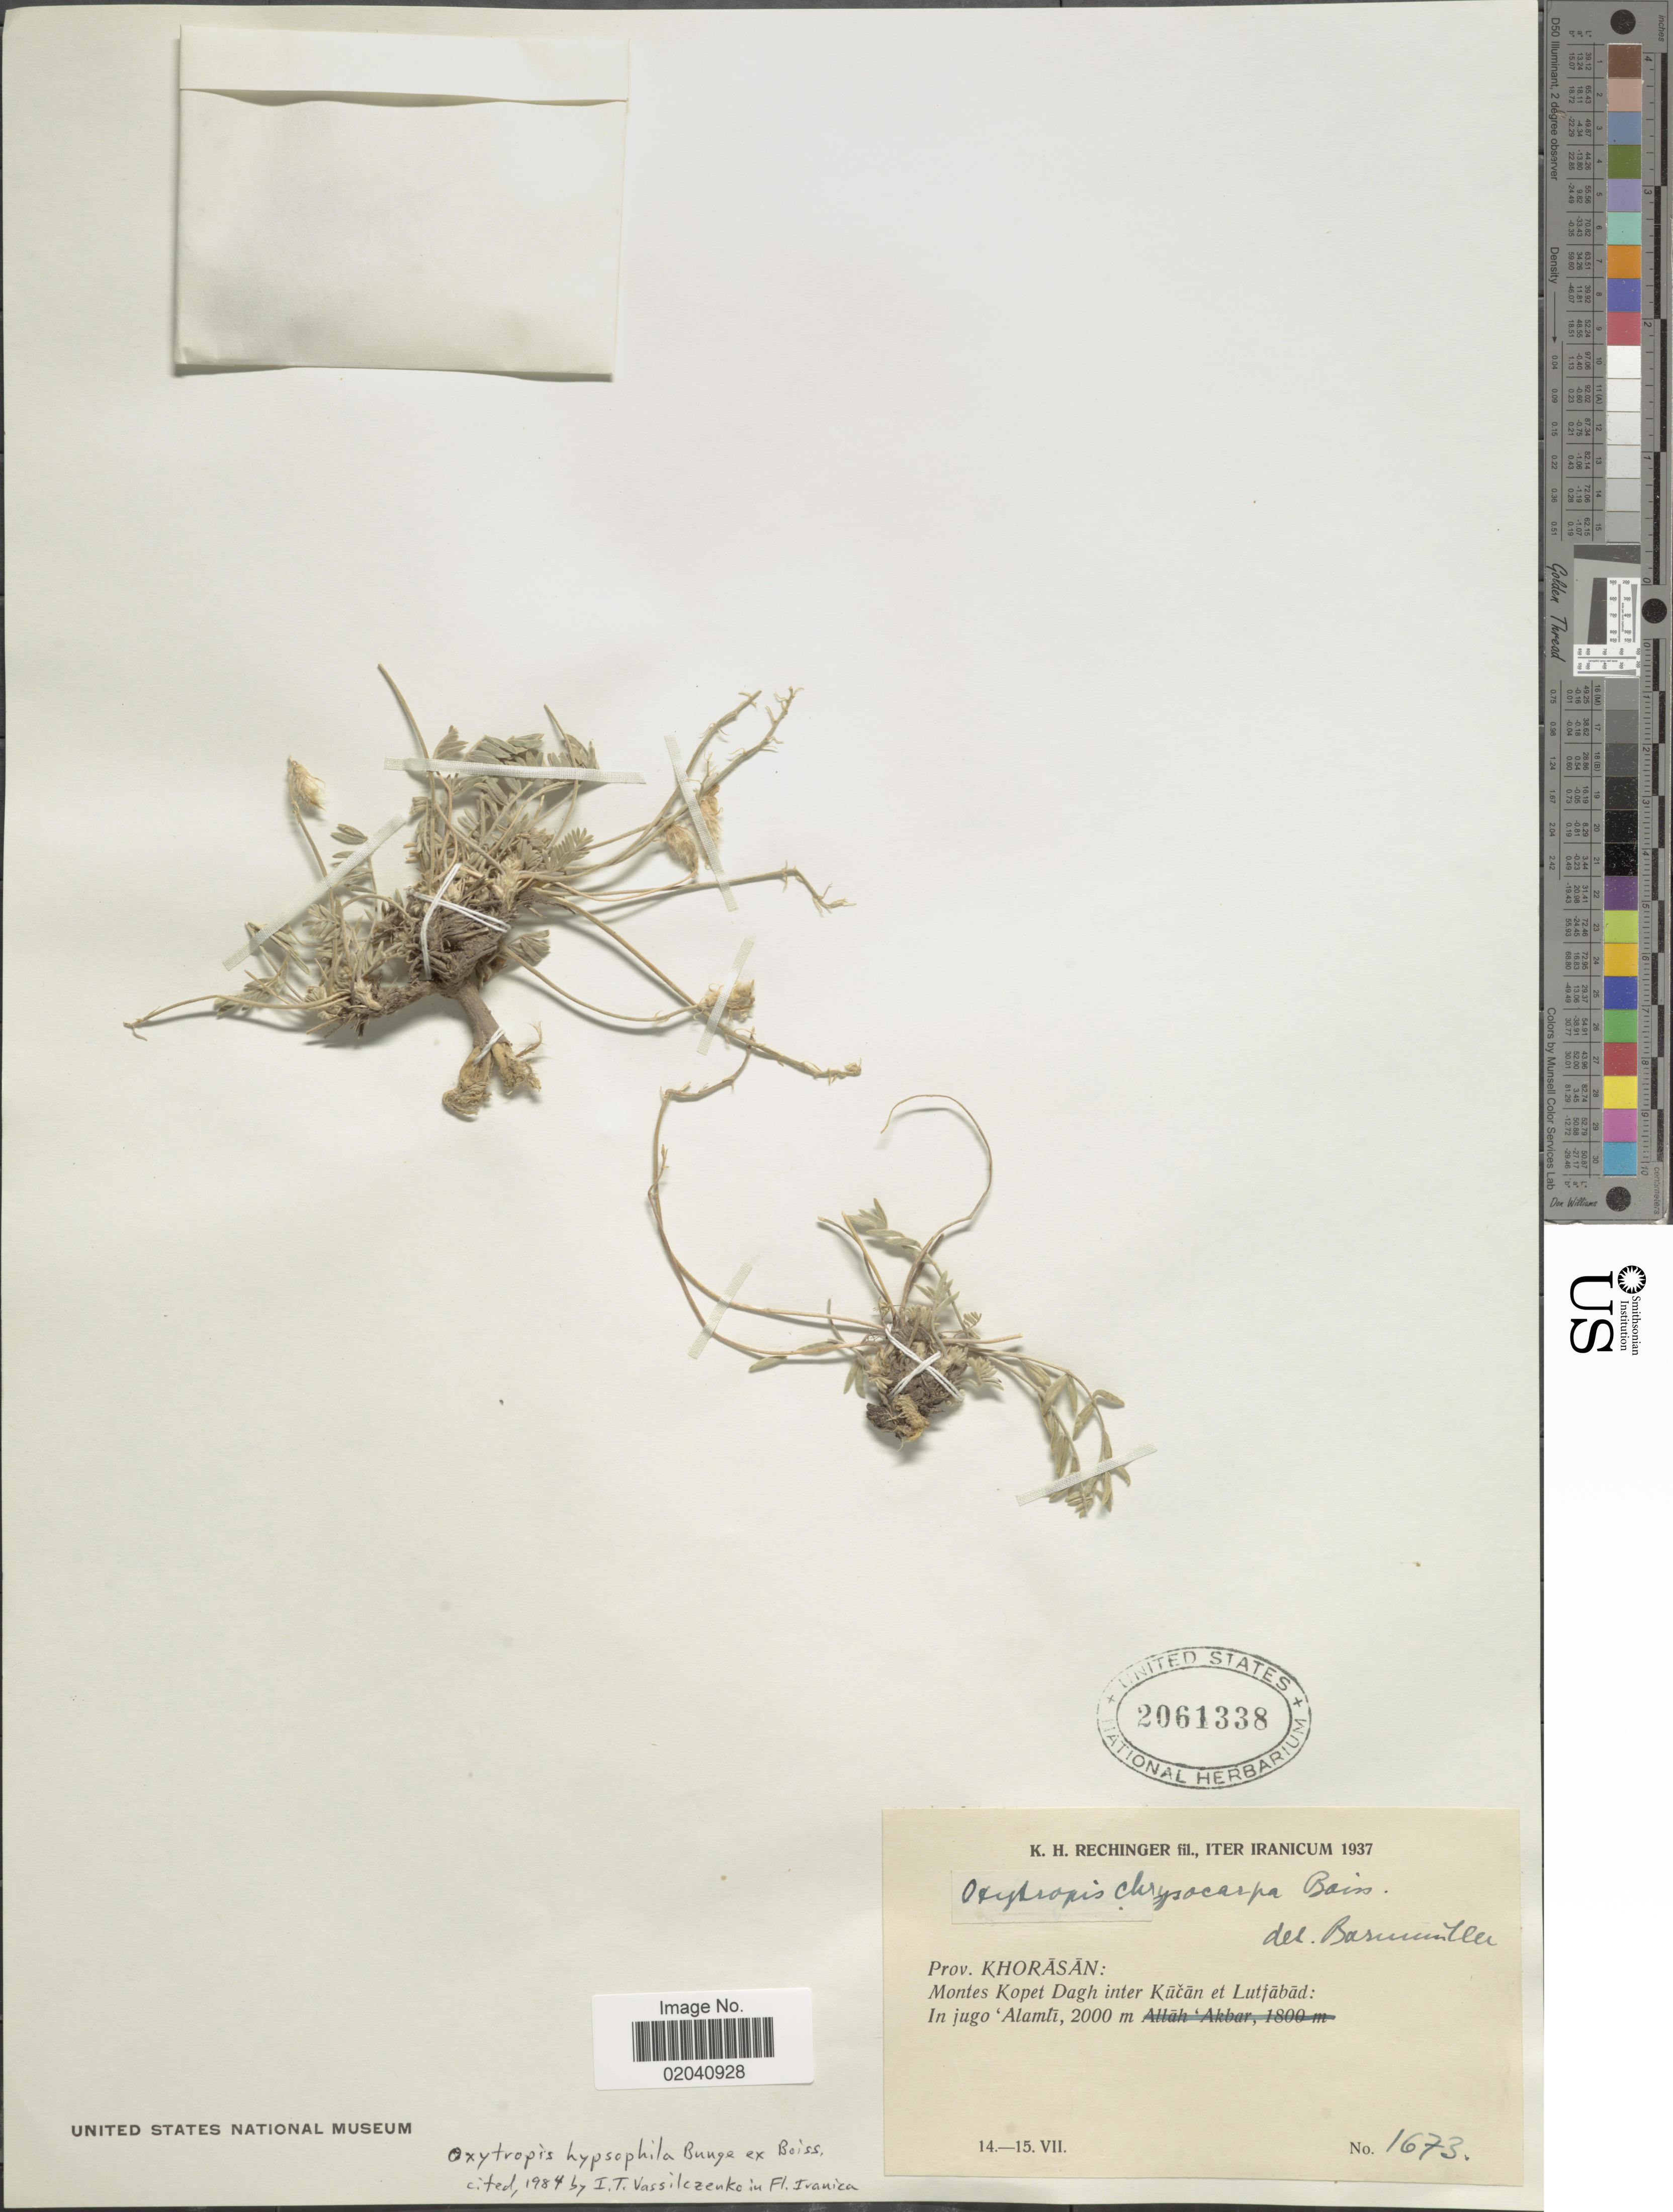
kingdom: Plantae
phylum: Tracheophyta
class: Magnoliopsida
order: Fabales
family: Fabaceae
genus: Oxytropis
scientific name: Oxytropis hypsophila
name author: Bunge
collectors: K. H. Rechinger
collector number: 1673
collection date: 1937-07-14/1937-07-15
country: Iran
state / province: Khorasan [obsolete]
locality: Montes Kopet Dagh inter Kucan et Lutjabad, in jugo Alamti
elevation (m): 2000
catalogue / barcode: US 2061338